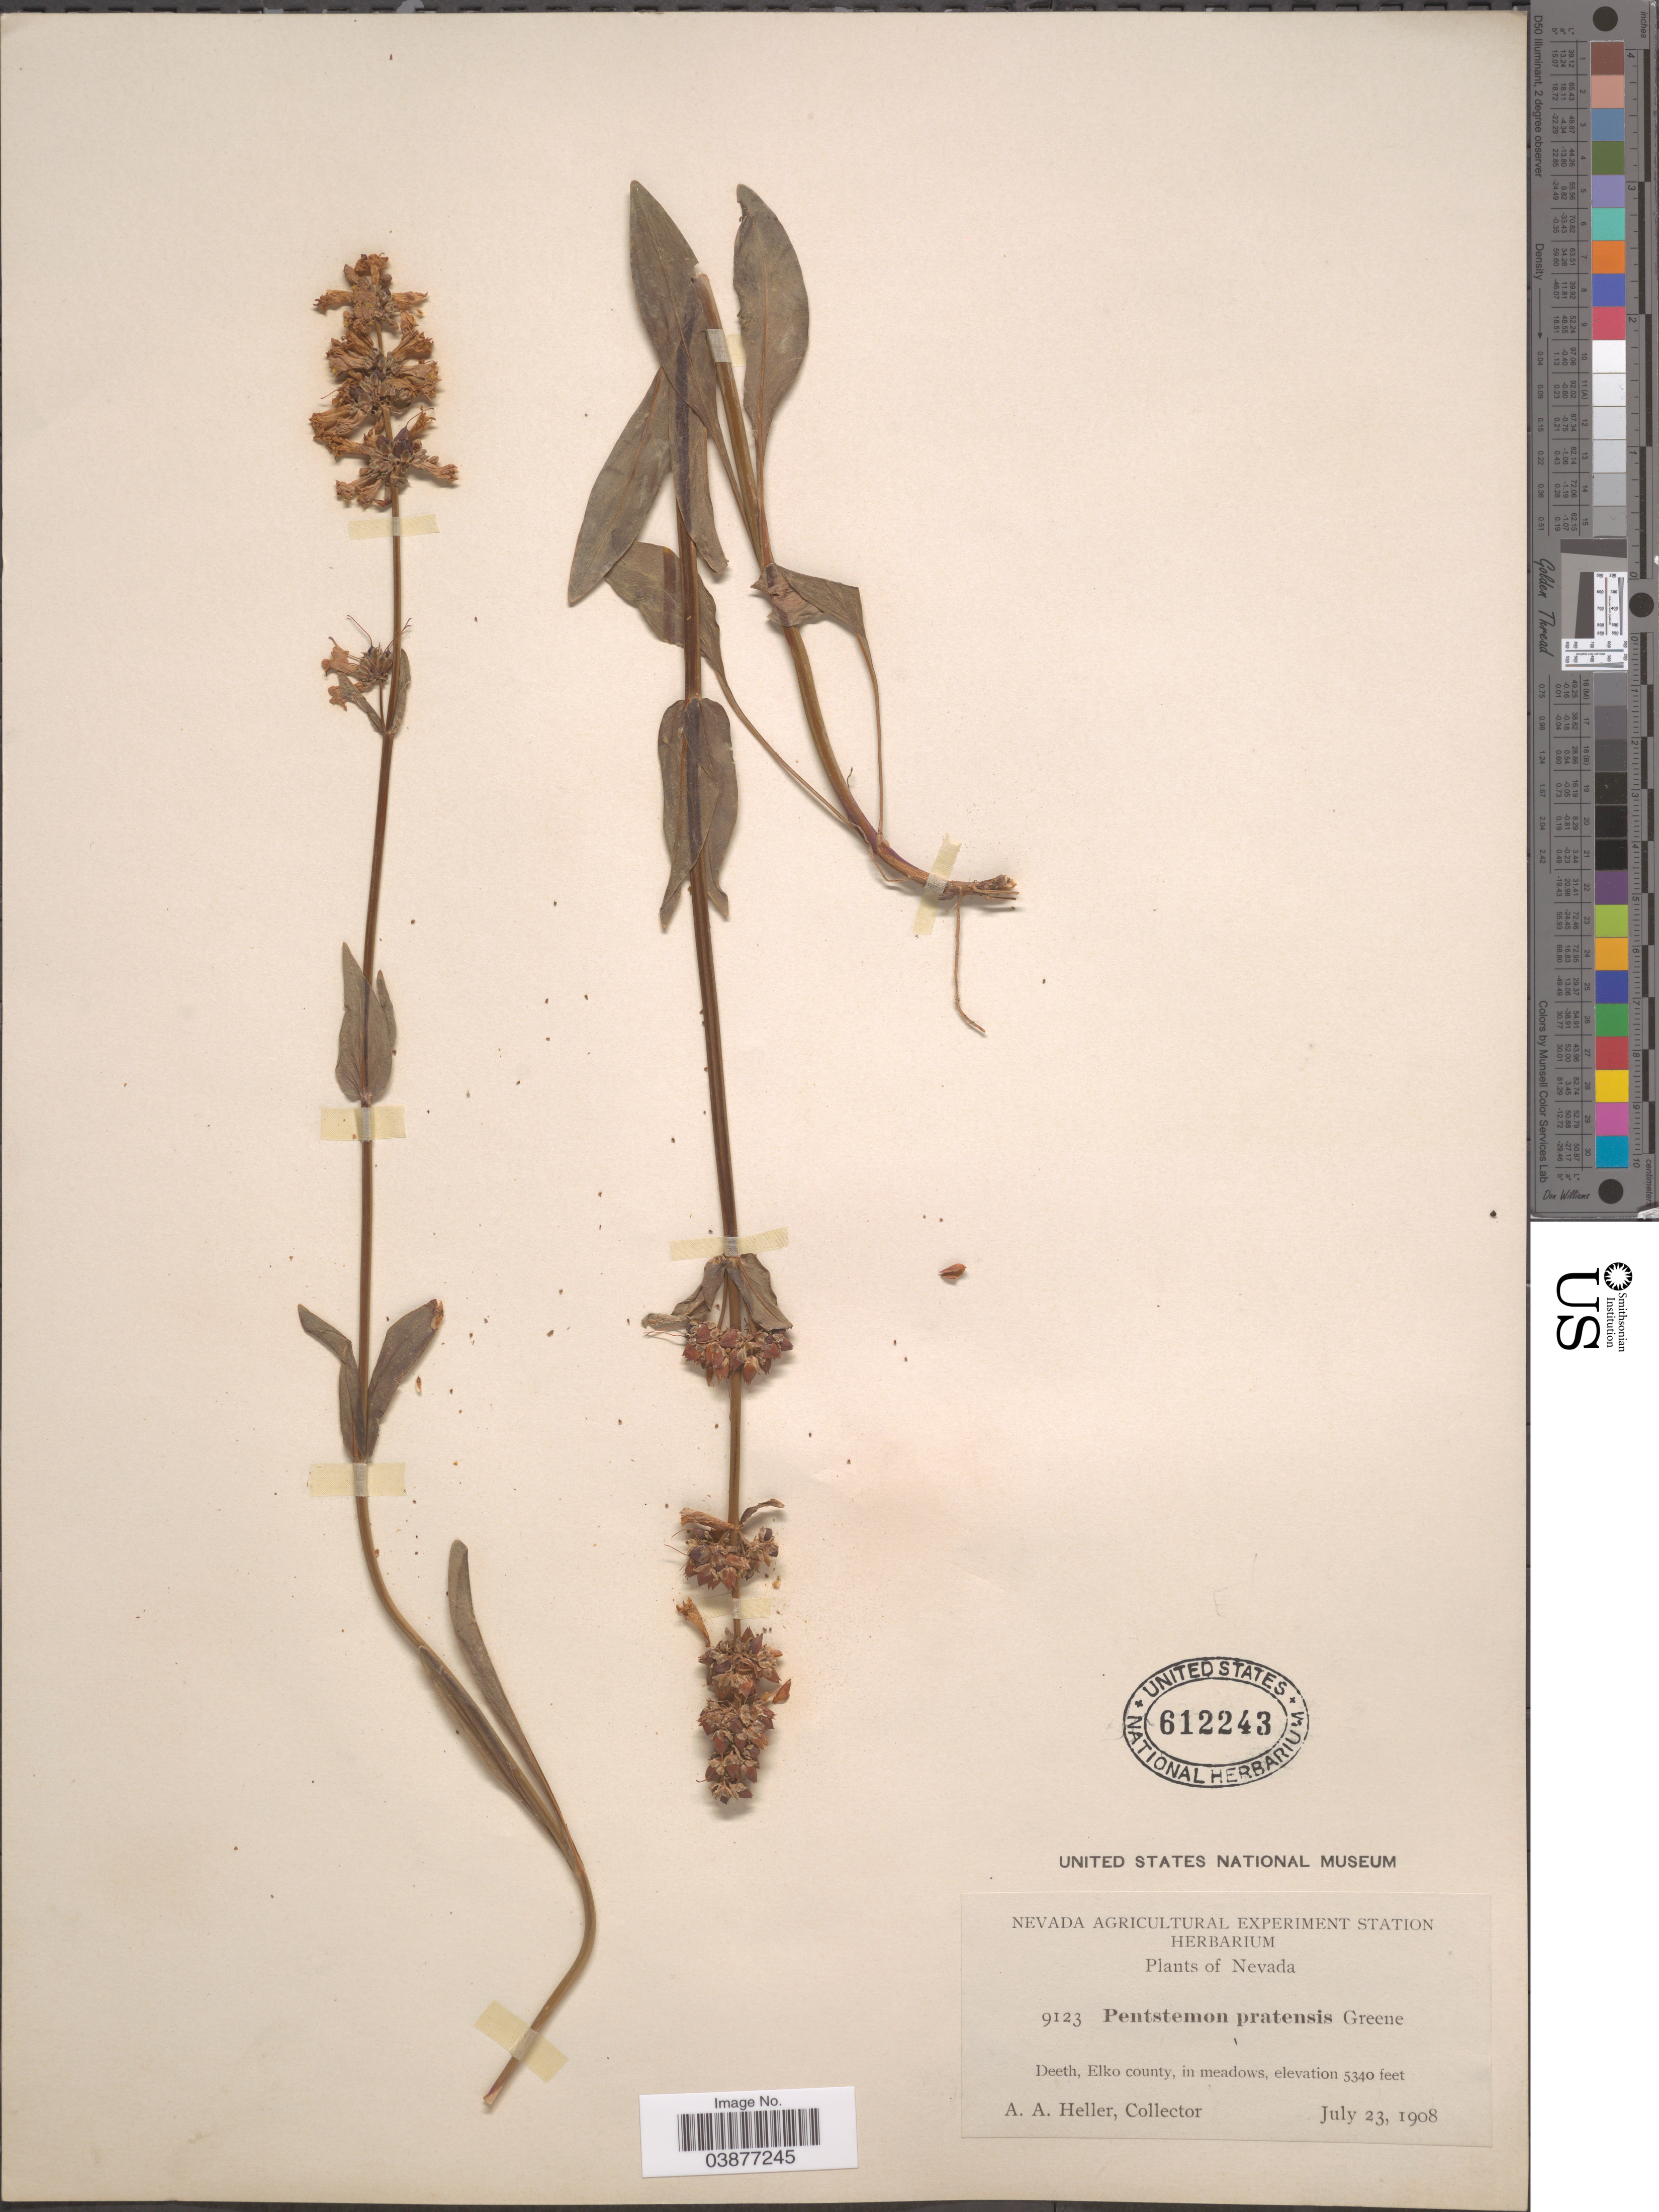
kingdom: Plantae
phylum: Tracheophyta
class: Magnoliopsida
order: Lamiales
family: Plantaginaceae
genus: Penstemon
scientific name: Penstemon pratensis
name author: Greene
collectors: A. A. Heller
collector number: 9123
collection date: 1908-07-23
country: United States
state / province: Nevada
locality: Deeth, Elko county.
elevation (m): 1628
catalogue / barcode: US 612243